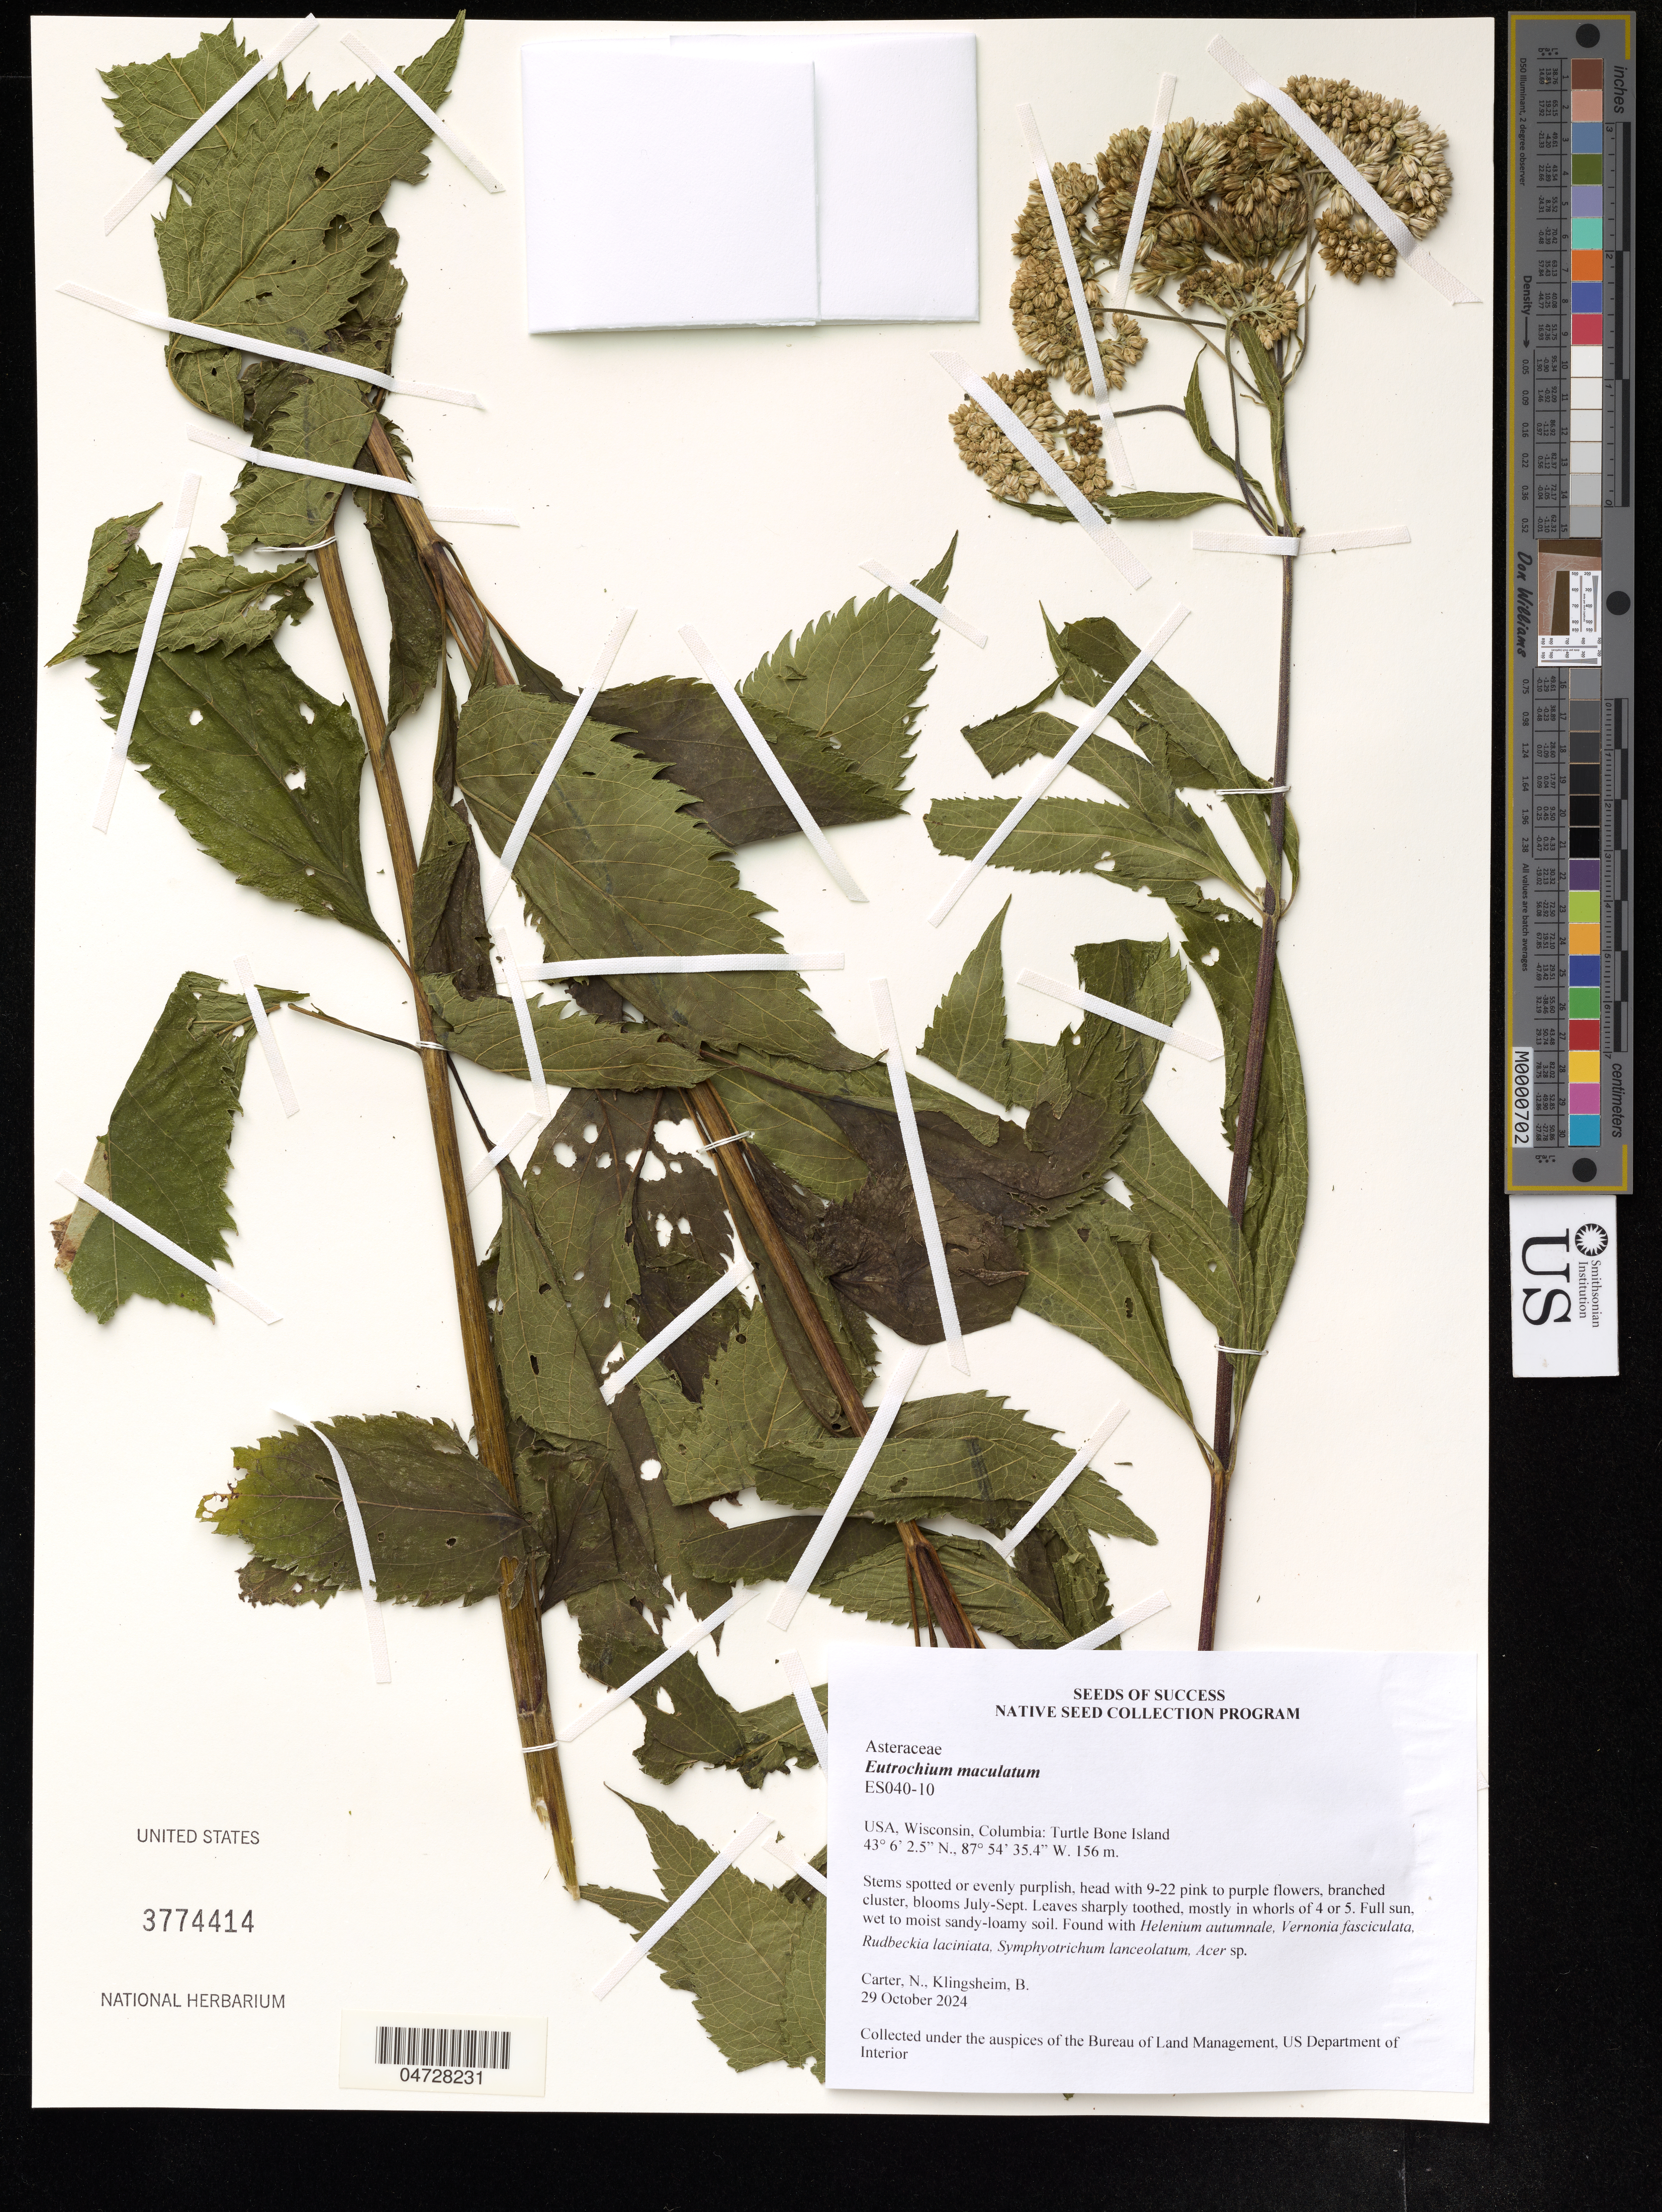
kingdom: Plantae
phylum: Tracheophyta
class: Magnoliopsida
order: Asterales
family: Asteraceae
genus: Eutrochium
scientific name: Eutrochium maculatum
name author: (L.) E.E. Lamont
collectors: N. Carter & B. Klingsheim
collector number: ES040-10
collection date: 2024-10-29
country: United States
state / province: Wisconsin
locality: Columbia: Turtle Bone Island.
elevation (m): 156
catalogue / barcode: US 3774414